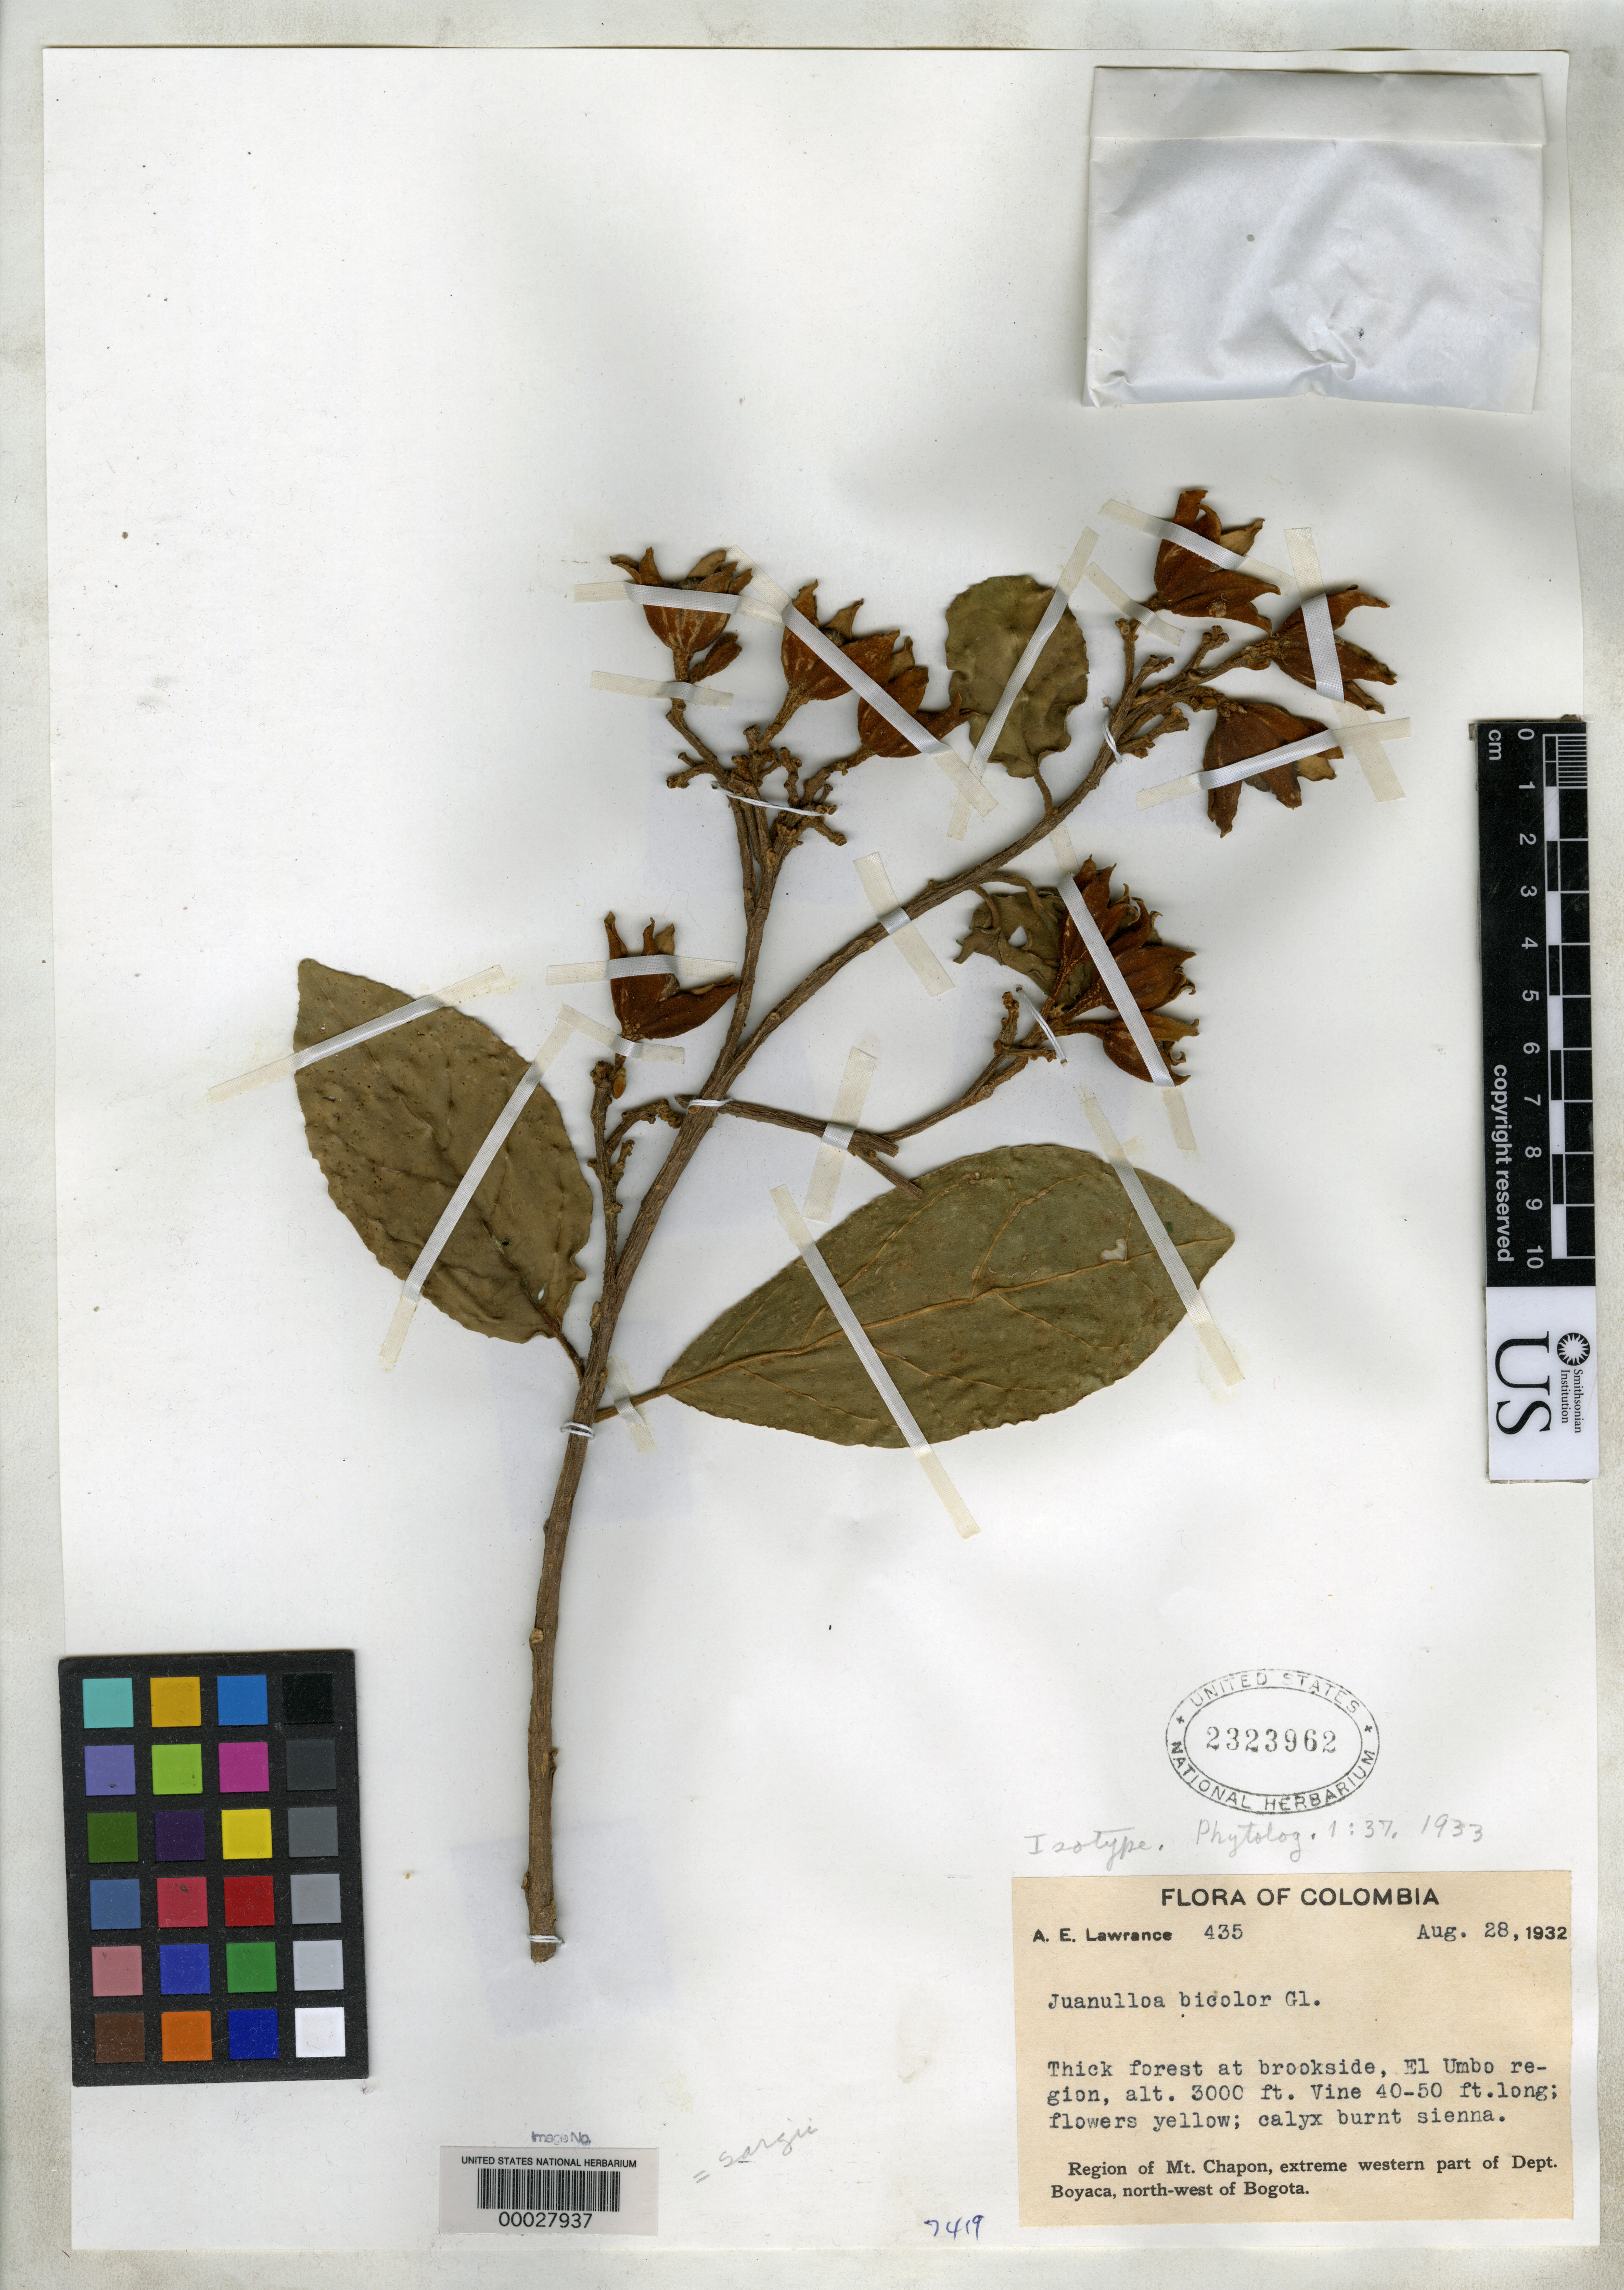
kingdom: Plantae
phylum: Tracheophyta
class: Magnoliopsida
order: Solanales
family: Solanaceae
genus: Juanulloa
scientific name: Juanulloa bicolor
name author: Gleason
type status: Isotype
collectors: A. Lawrance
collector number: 435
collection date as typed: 28 Aug 1932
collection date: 1932-08-28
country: Colombia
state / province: Boyacá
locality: Mt. Chapon region, NW of Bogota, El Umbo.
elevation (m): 914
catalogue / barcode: US 2323962